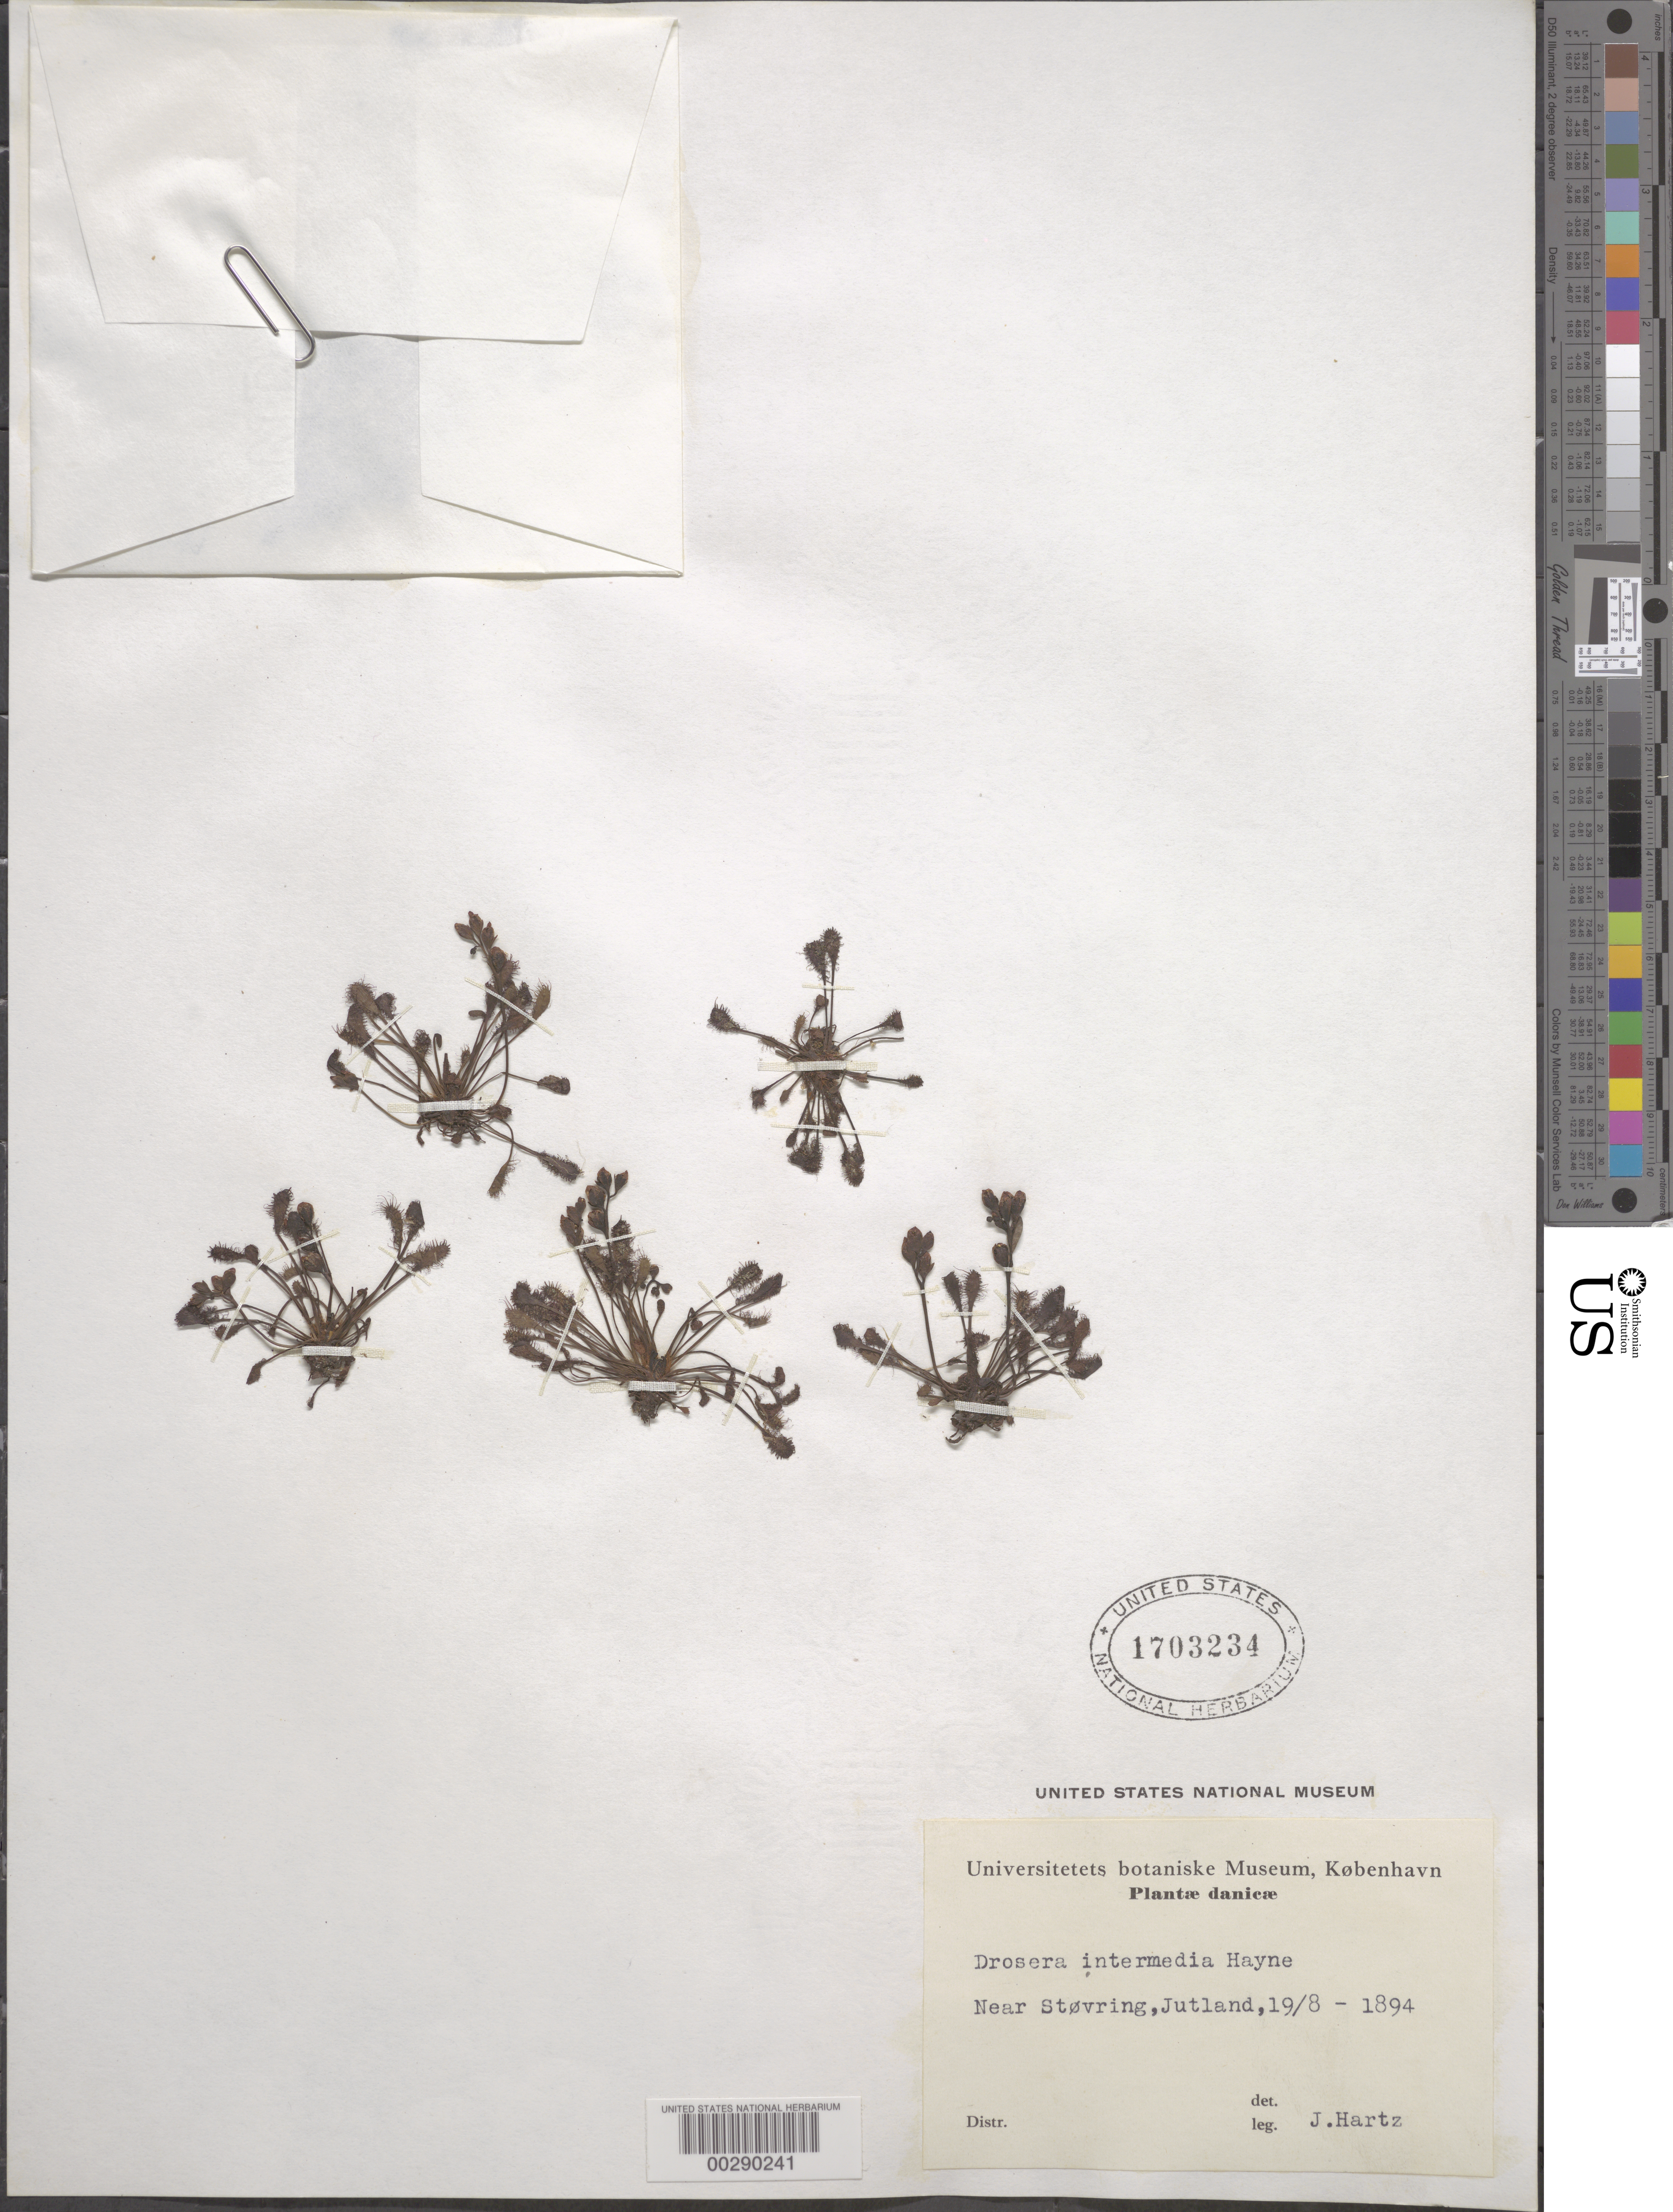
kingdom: Plantae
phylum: Tracheophyta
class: Magnoliopsida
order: Caryophyllales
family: Droseraceae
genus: Drosera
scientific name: Drosera intermedia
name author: Hayne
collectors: J. Hartz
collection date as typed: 19 Aug 1894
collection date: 1894-08-19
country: Denmark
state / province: Nordjylland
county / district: Støvring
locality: Jutland, Stovring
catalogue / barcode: US 1703234